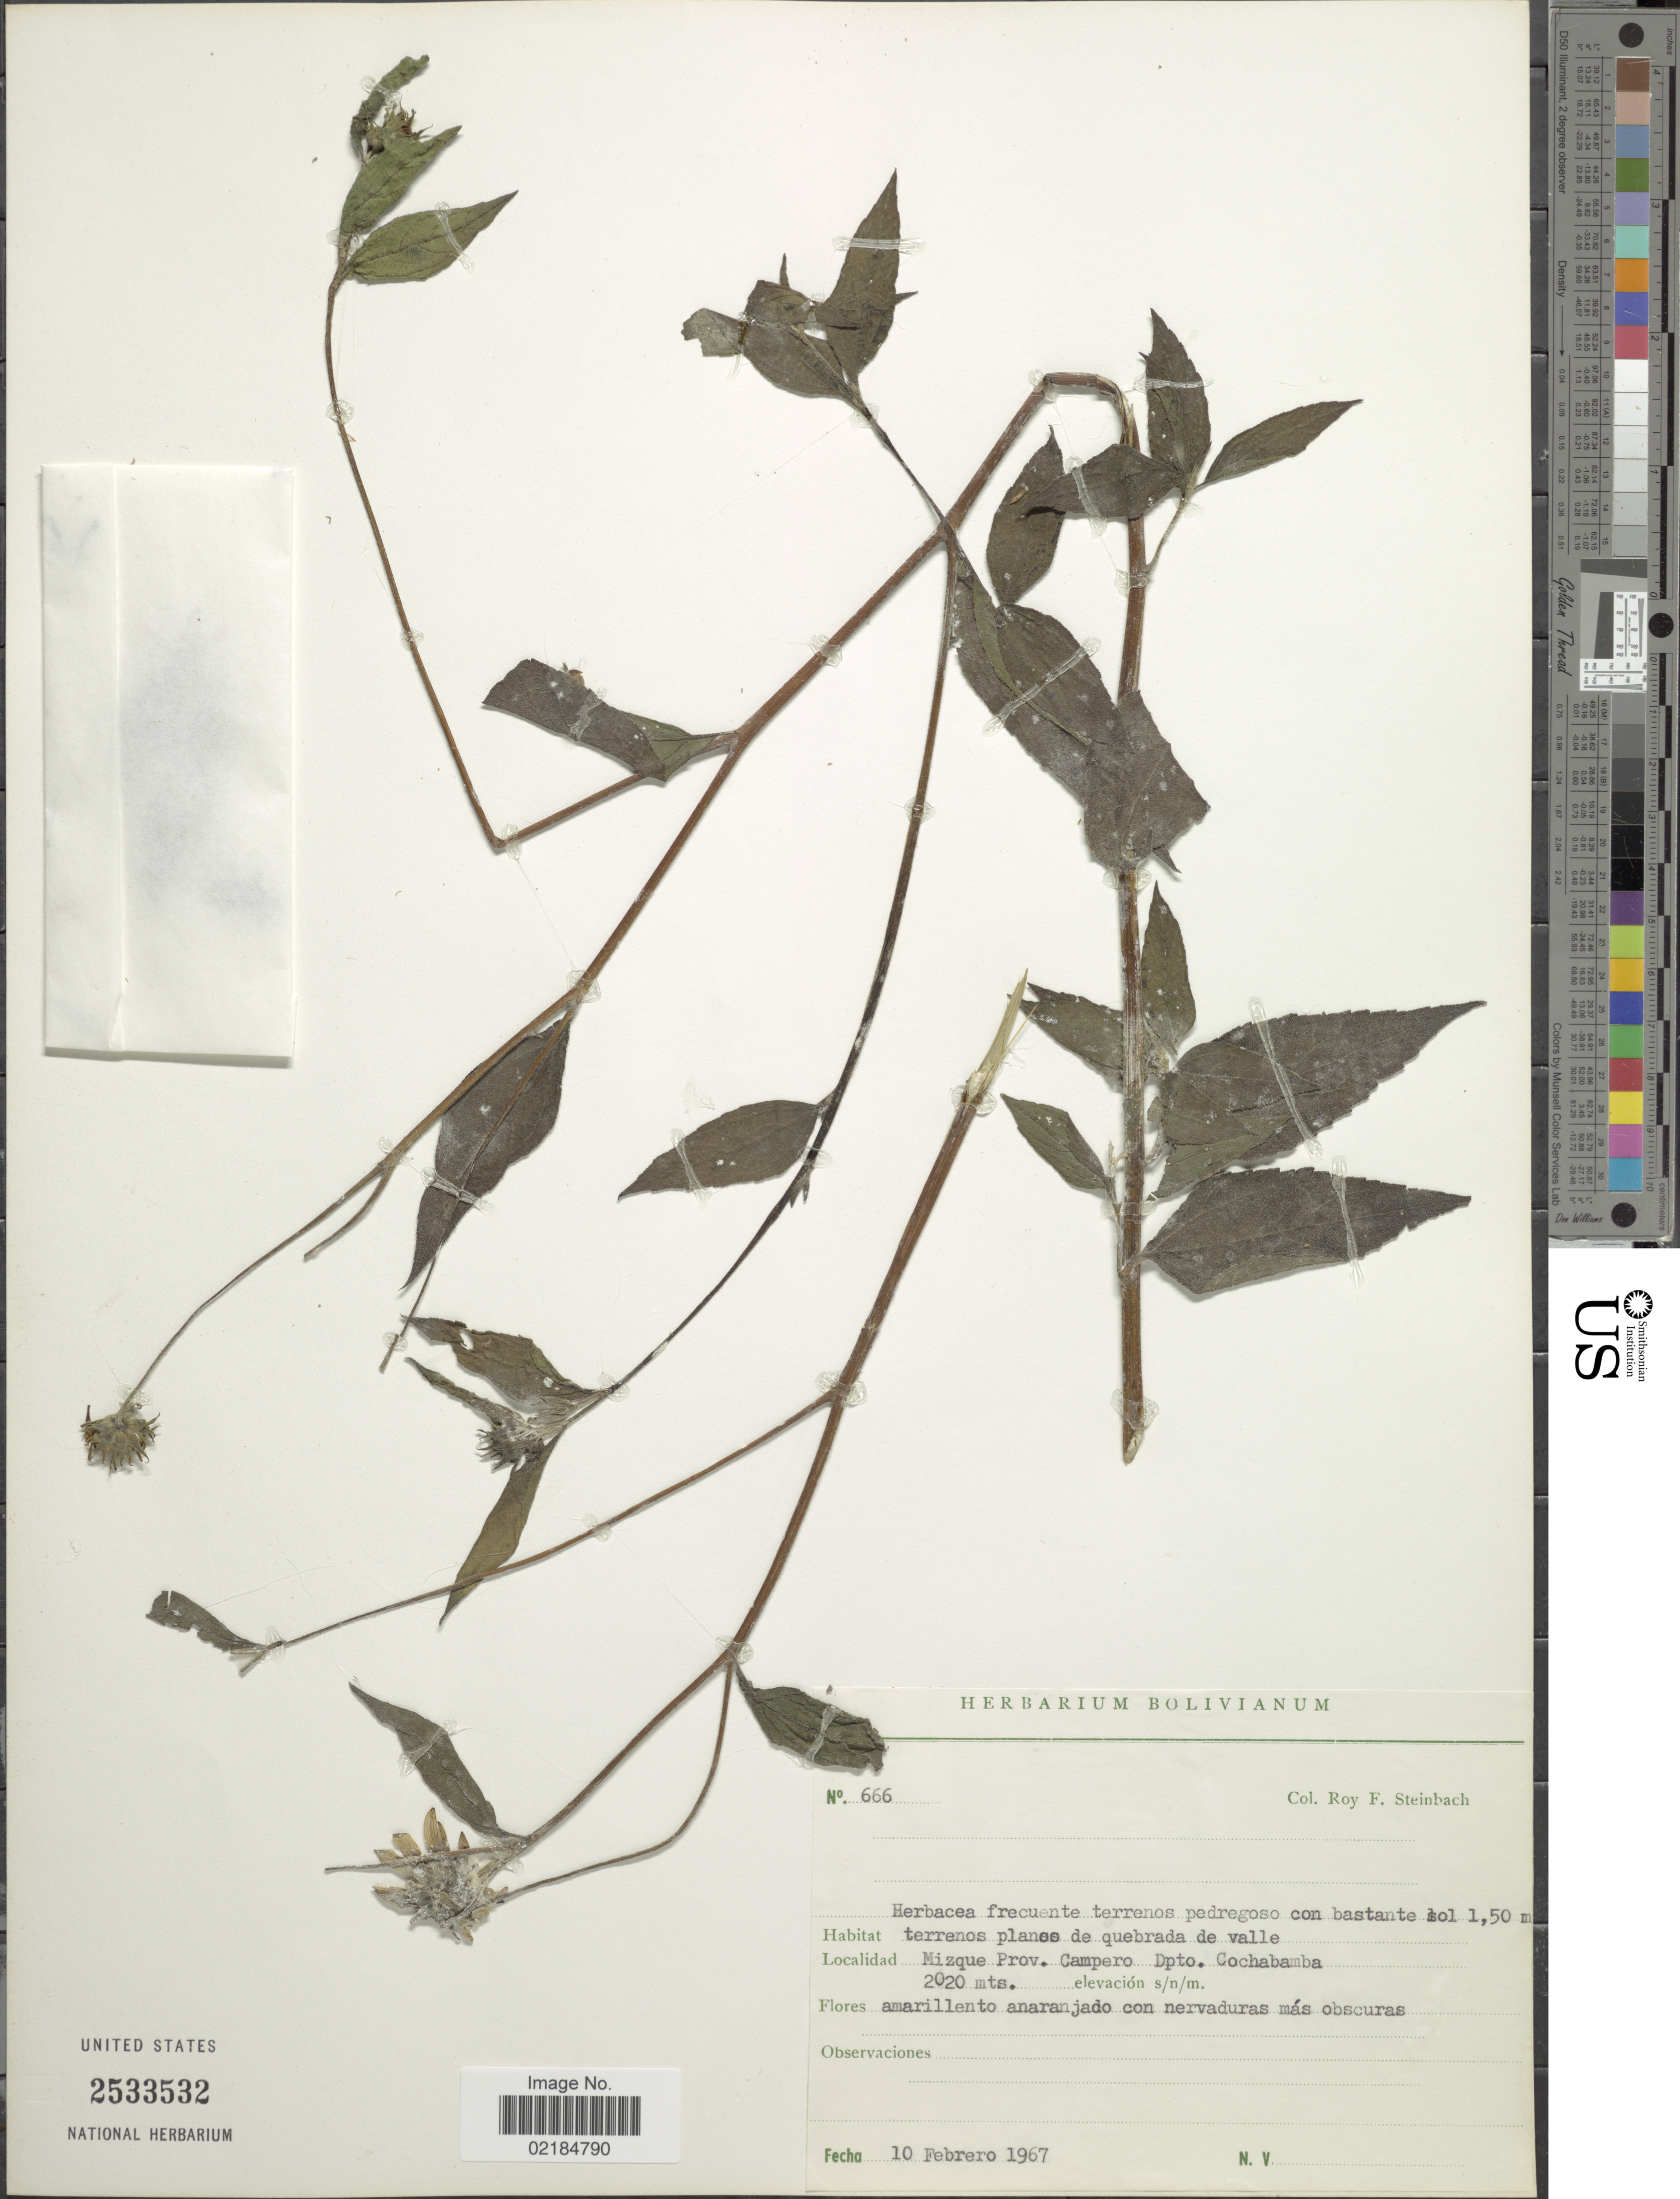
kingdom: Plantae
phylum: Tracheophyta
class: Magnoliopsida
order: Asterales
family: Asteraceae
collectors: R. F. Steinbach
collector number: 666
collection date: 1967-02-10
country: Bolivia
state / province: Cochabamba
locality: Mizque Prov. Campero Dpto. Cochobamba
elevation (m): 2020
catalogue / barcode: US 2533532